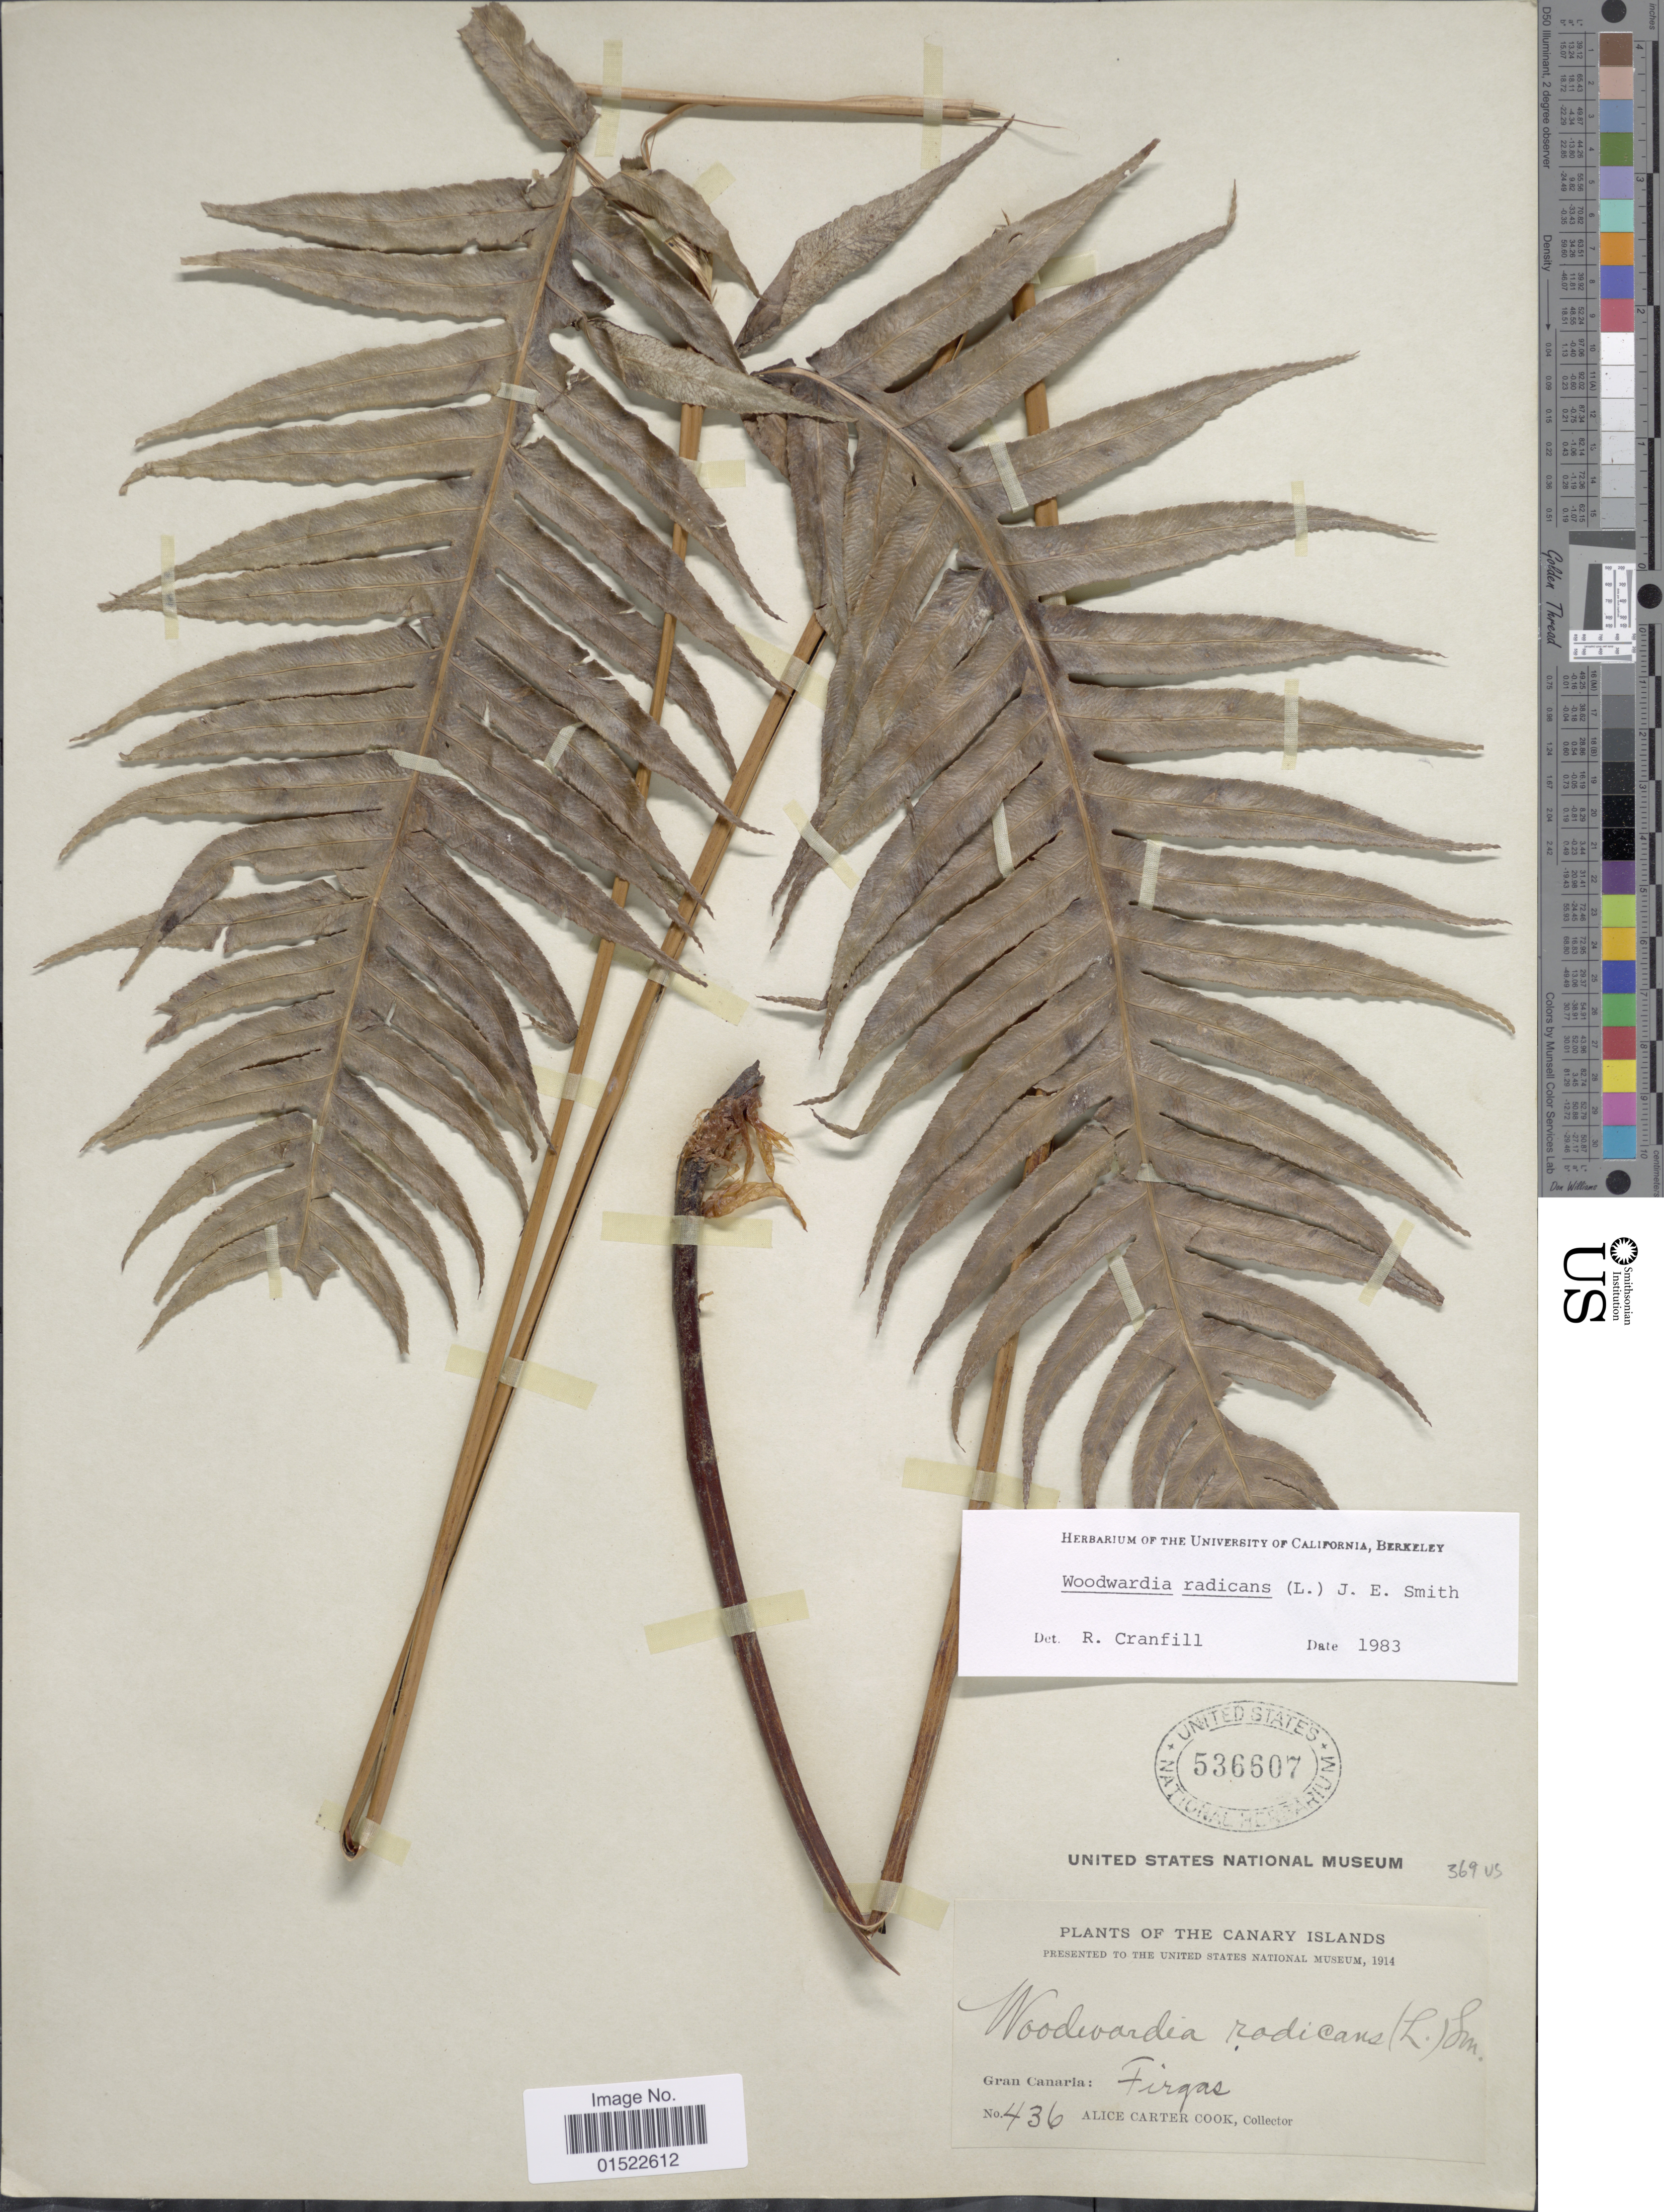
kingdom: Plantae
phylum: Tracheophyta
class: Polypodiopsida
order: Polypodiales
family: Blechnaceae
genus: Woodwardia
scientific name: Woodwardia radicans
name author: (L.) Sm.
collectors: Alice C. Cook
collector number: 436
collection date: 1914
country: Spain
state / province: Canarias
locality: Gran Canaria: Firgas, The Canary Islands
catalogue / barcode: US 536607